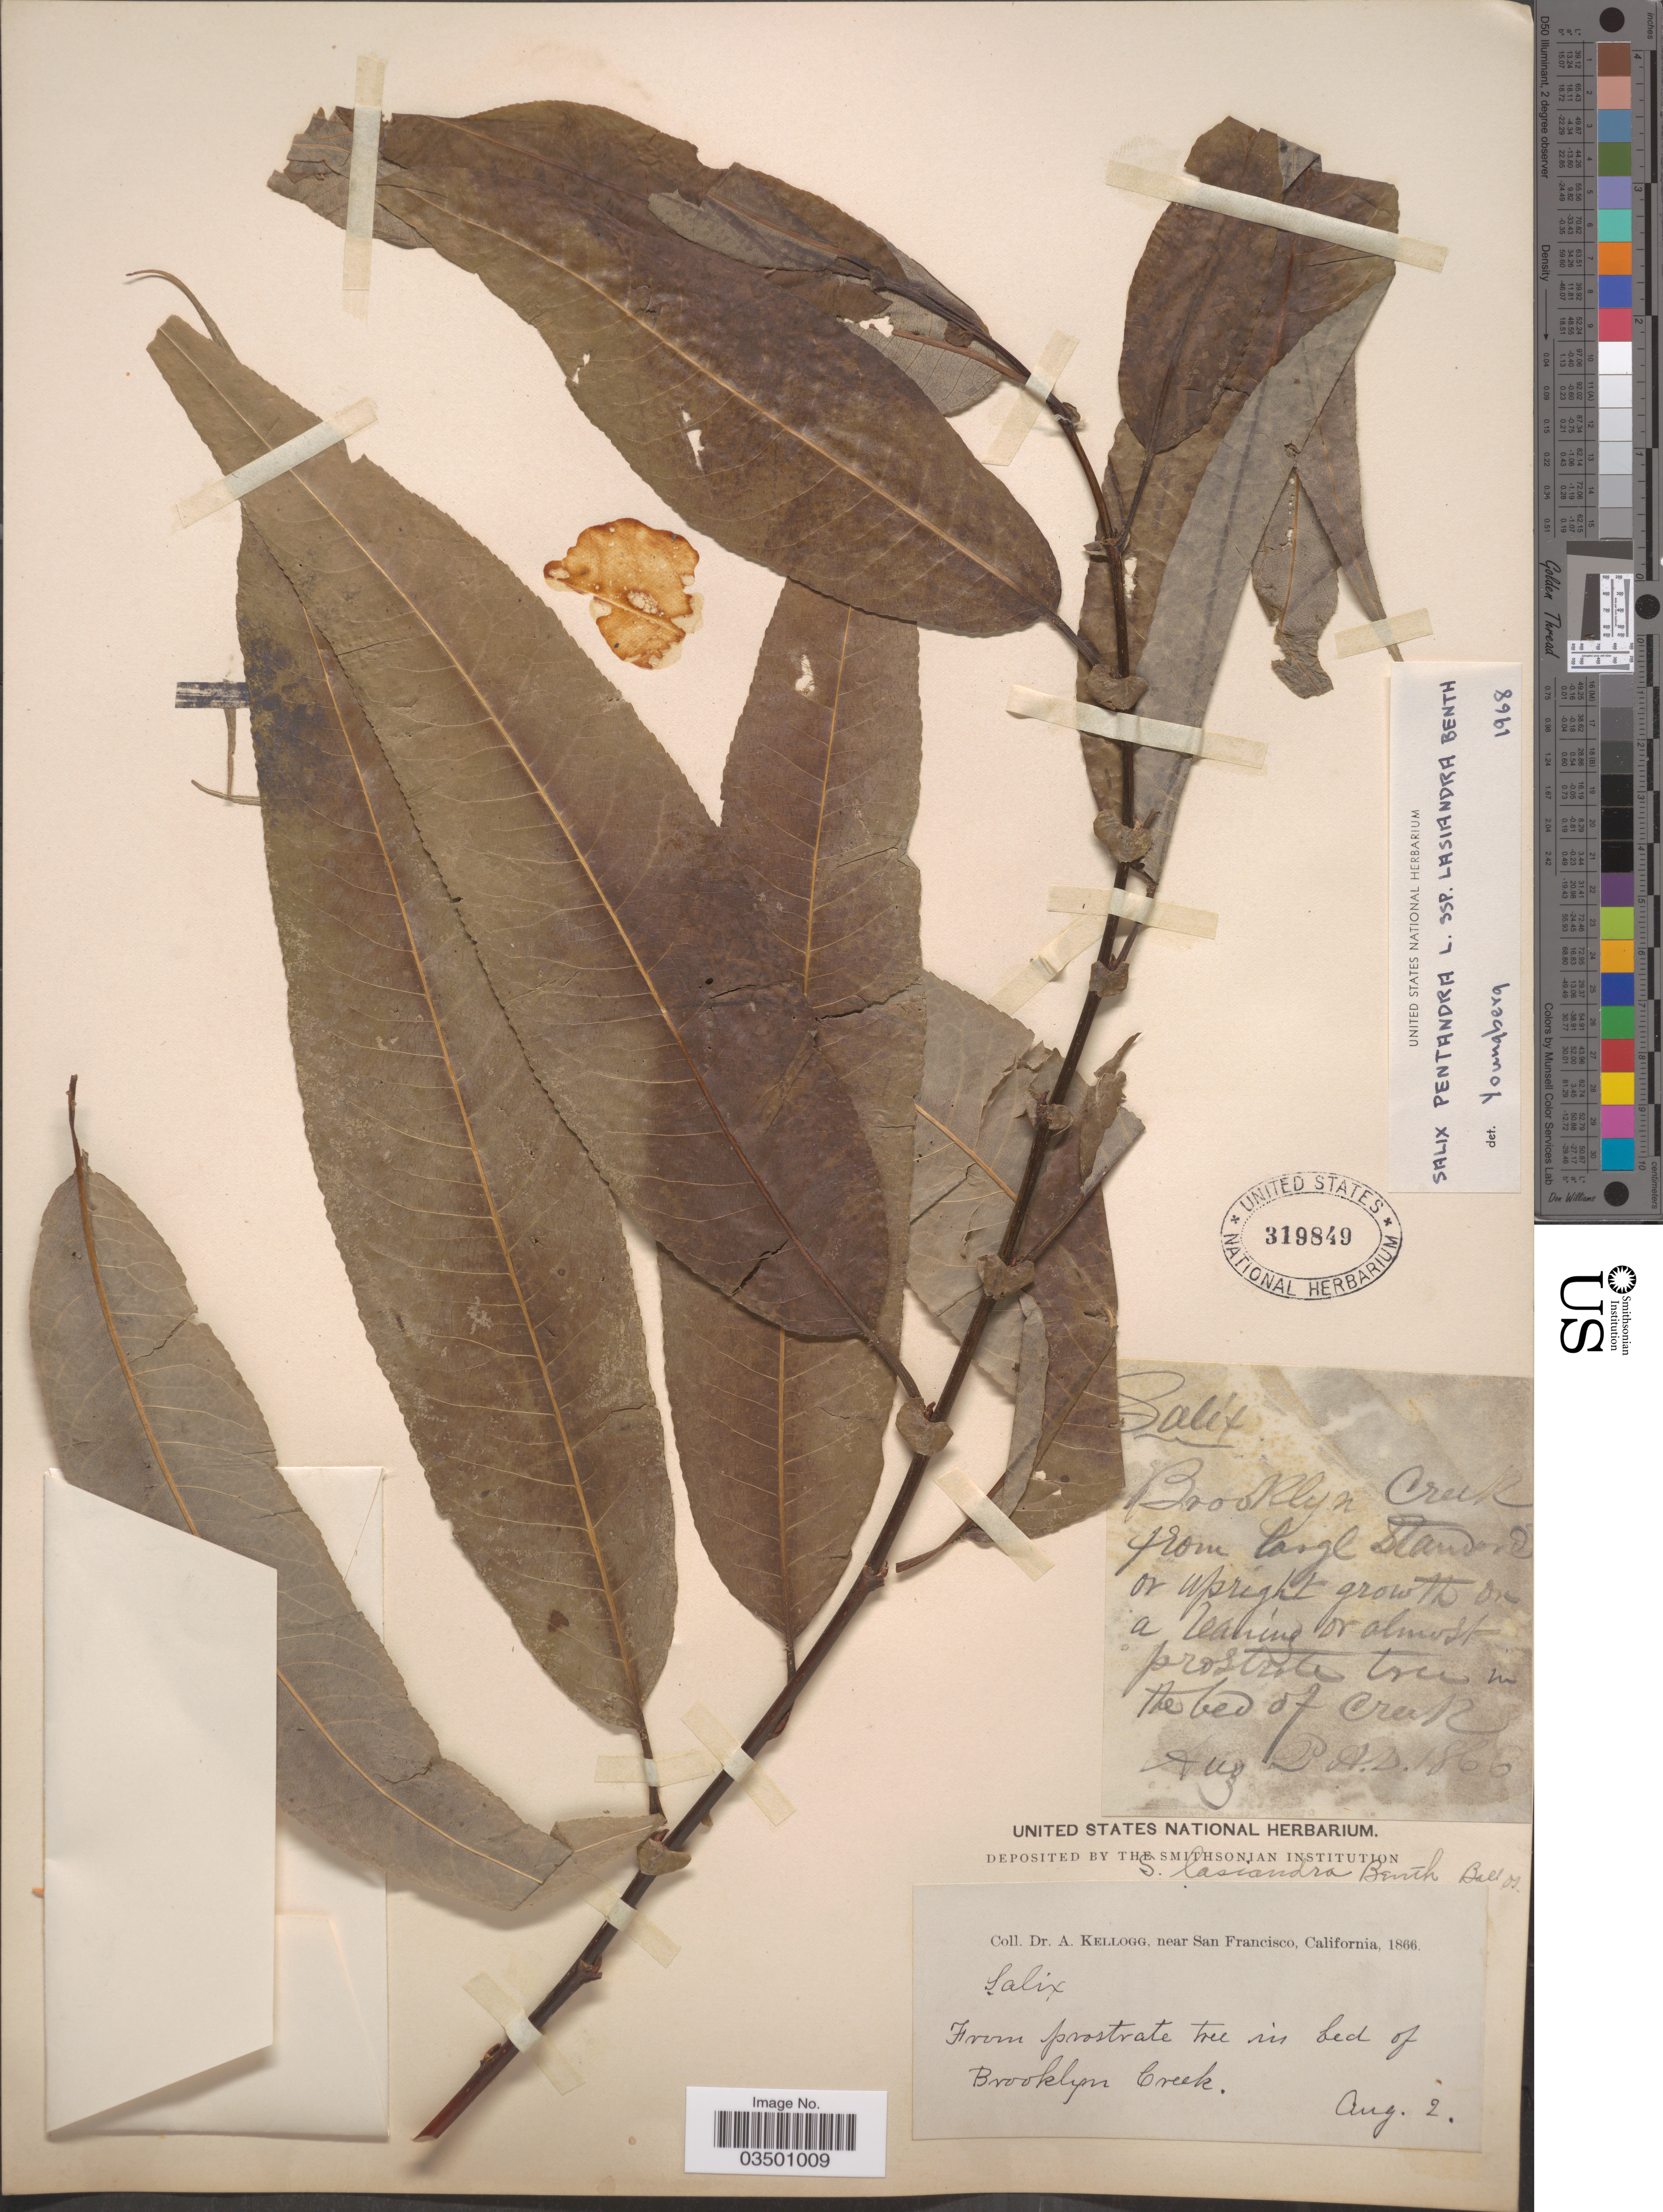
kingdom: Plantae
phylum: Tracheophyta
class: Magnoliopsida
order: Malpighiales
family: Salicaceae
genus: Salix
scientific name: Salix lasiandra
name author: Benth.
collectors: A. Kellogg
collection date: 1866-08-02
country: United States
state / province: California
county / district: San Francisco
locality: Near San Francisco. Bed of Brooklyn Creek.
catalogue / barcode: US 319849